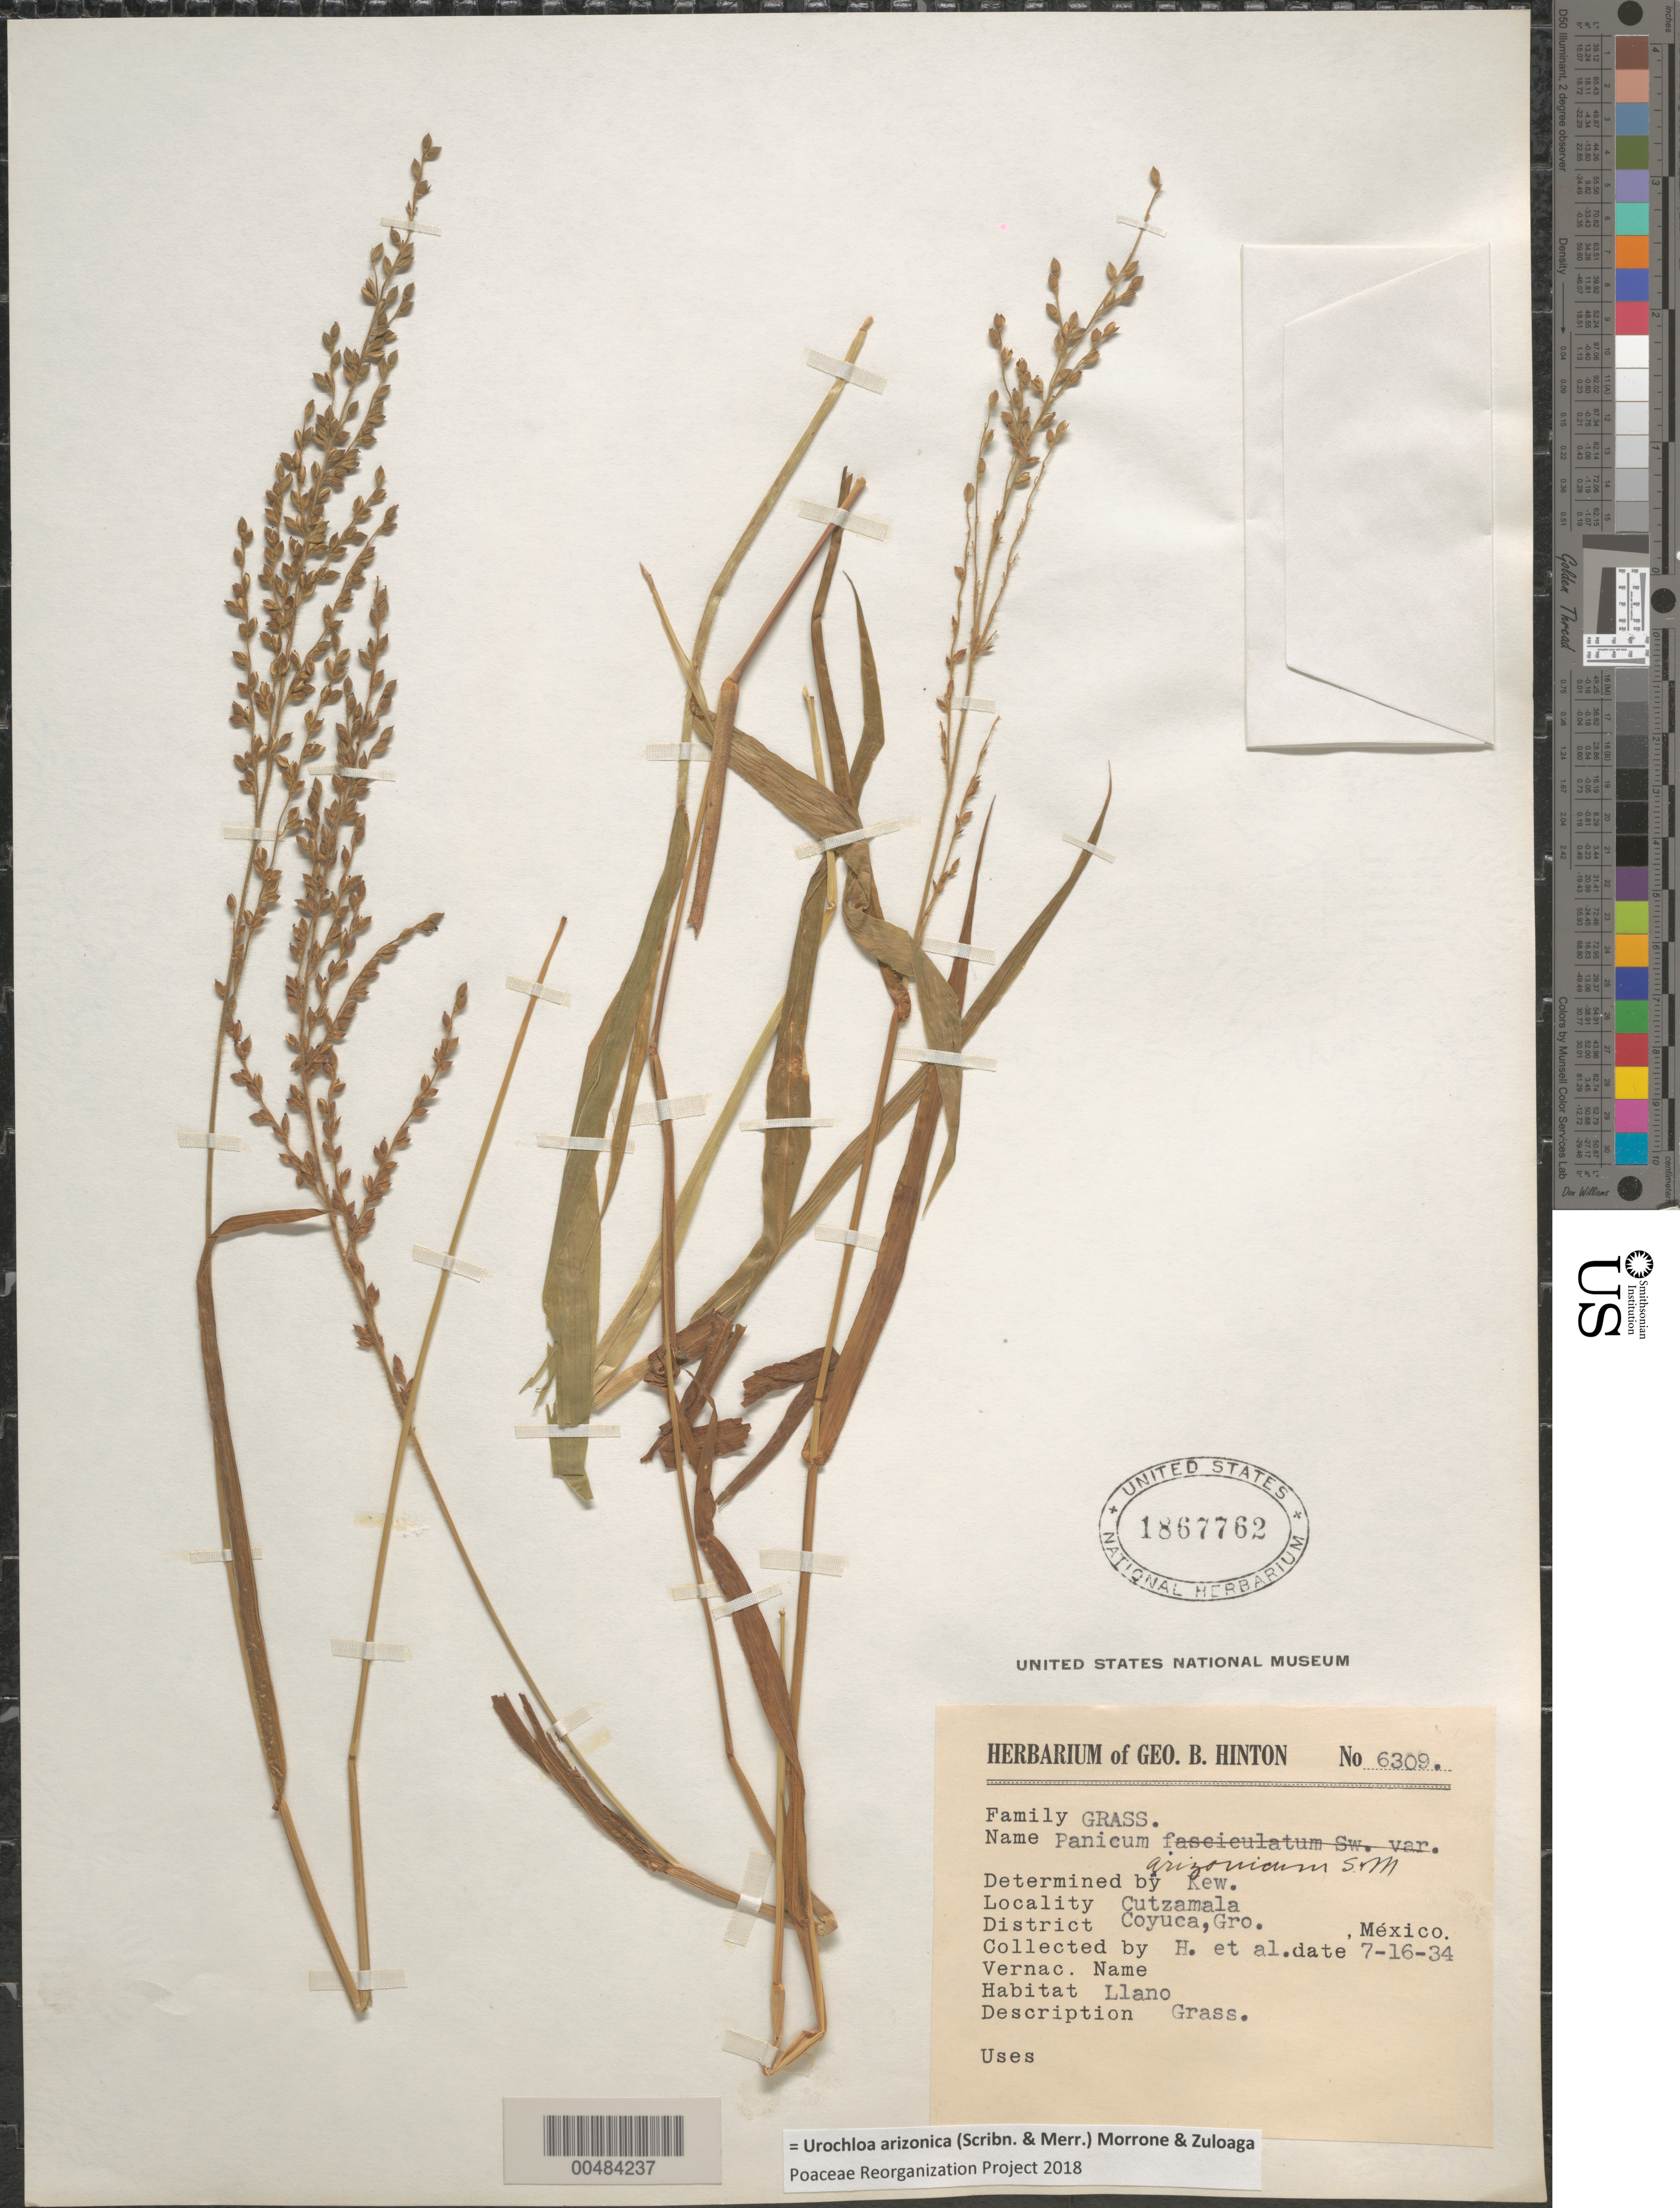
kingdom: Plantae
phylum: Tracheophyta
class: Liliopsida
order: Poales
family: Poaceae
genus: Brachiaria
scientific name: Brachiaria arizonicum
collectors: G. B. Hinton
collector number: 6309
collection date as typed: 16 Jul 1934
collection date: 1934-07-16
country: Mexico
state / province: Guerrero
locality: Coyuca Dist., Cutzamala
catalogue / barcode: US 1867762